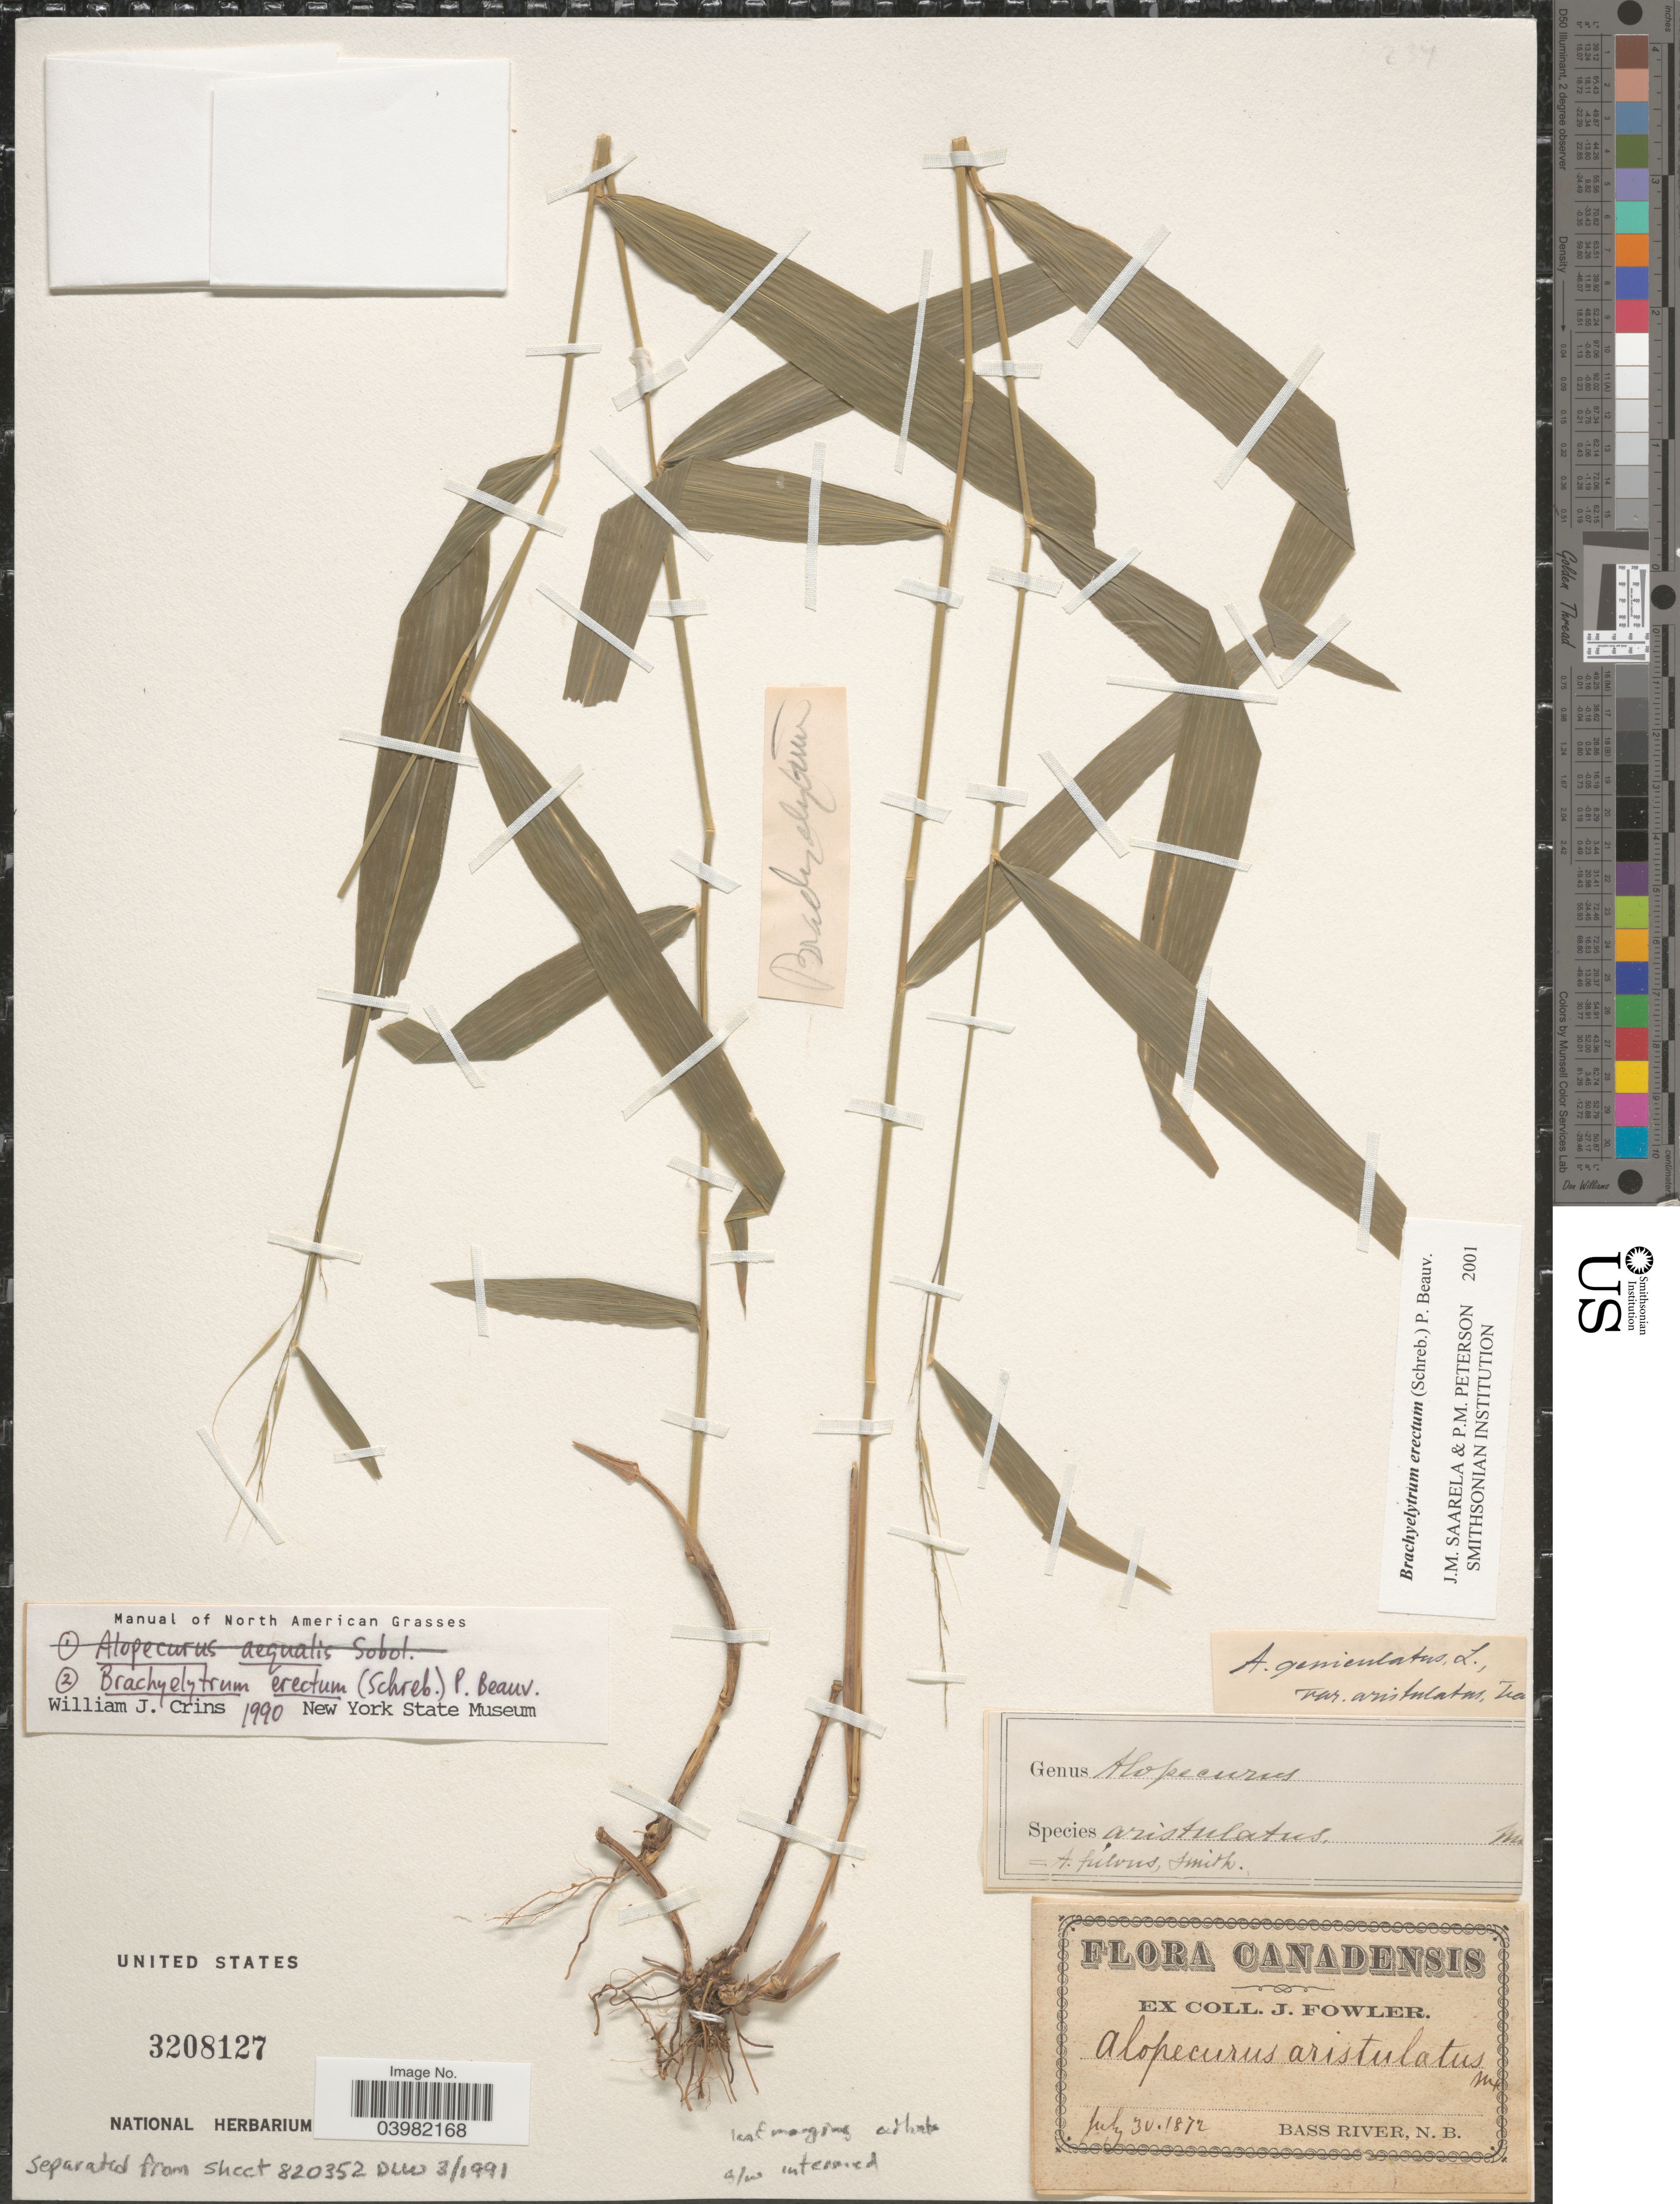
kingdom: Plantae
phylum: Tracheophyta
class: Liliopsida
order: Poales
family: Poaceae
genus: Brachyelytrum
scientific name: Brachyelytrum erectum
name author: (Schreb.) P. Beauv.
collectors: J. Fowler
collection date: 1872-07-30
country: Canada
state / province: New Brunswick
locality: Bass River.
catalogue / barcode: US 3208127